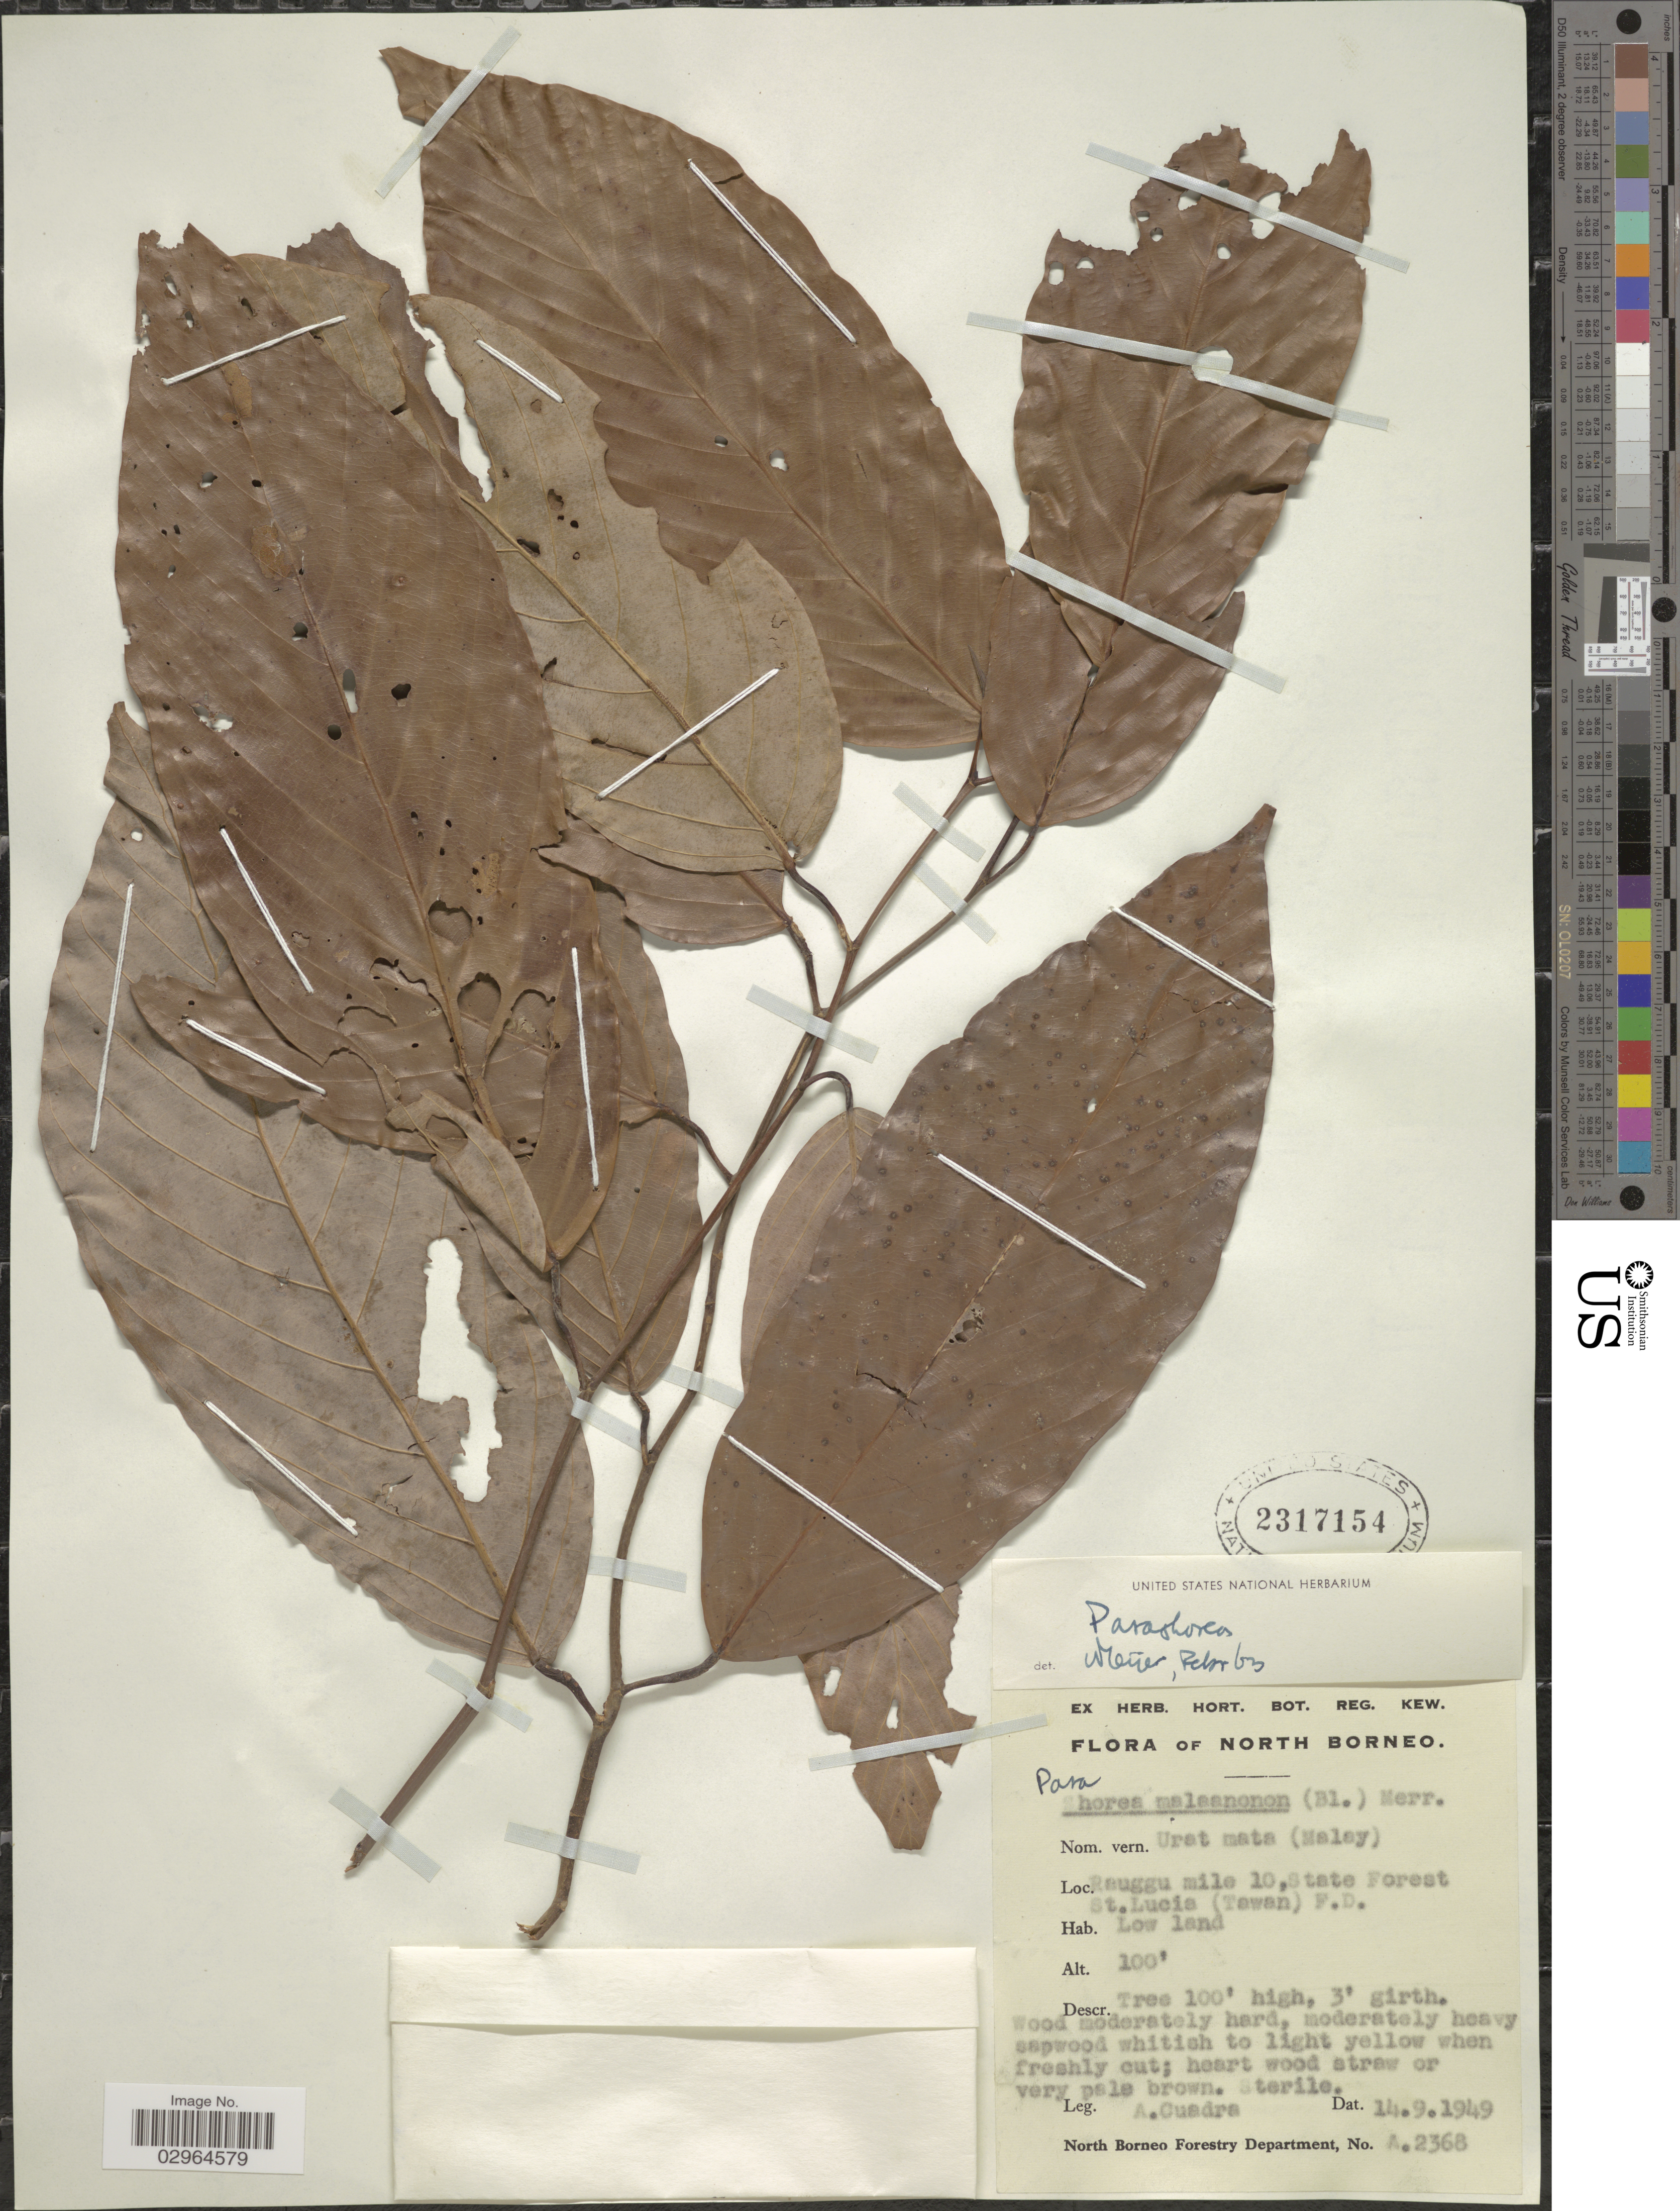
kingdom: Plantae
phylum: Tracheophyta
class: Magnoliopsida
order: Malvales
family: Dipterocarpaceae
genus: Parashorea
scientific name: Parashorea malaanonan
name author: (Blanco) Merr.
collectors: A. Cuadra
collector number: A2368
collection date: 1949-09-14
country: Malaysia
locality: North Borneo, Rauggu mile 10, State Forest St. Lucia (Tawan) F.D.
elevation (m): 30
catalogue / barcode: US 2317154